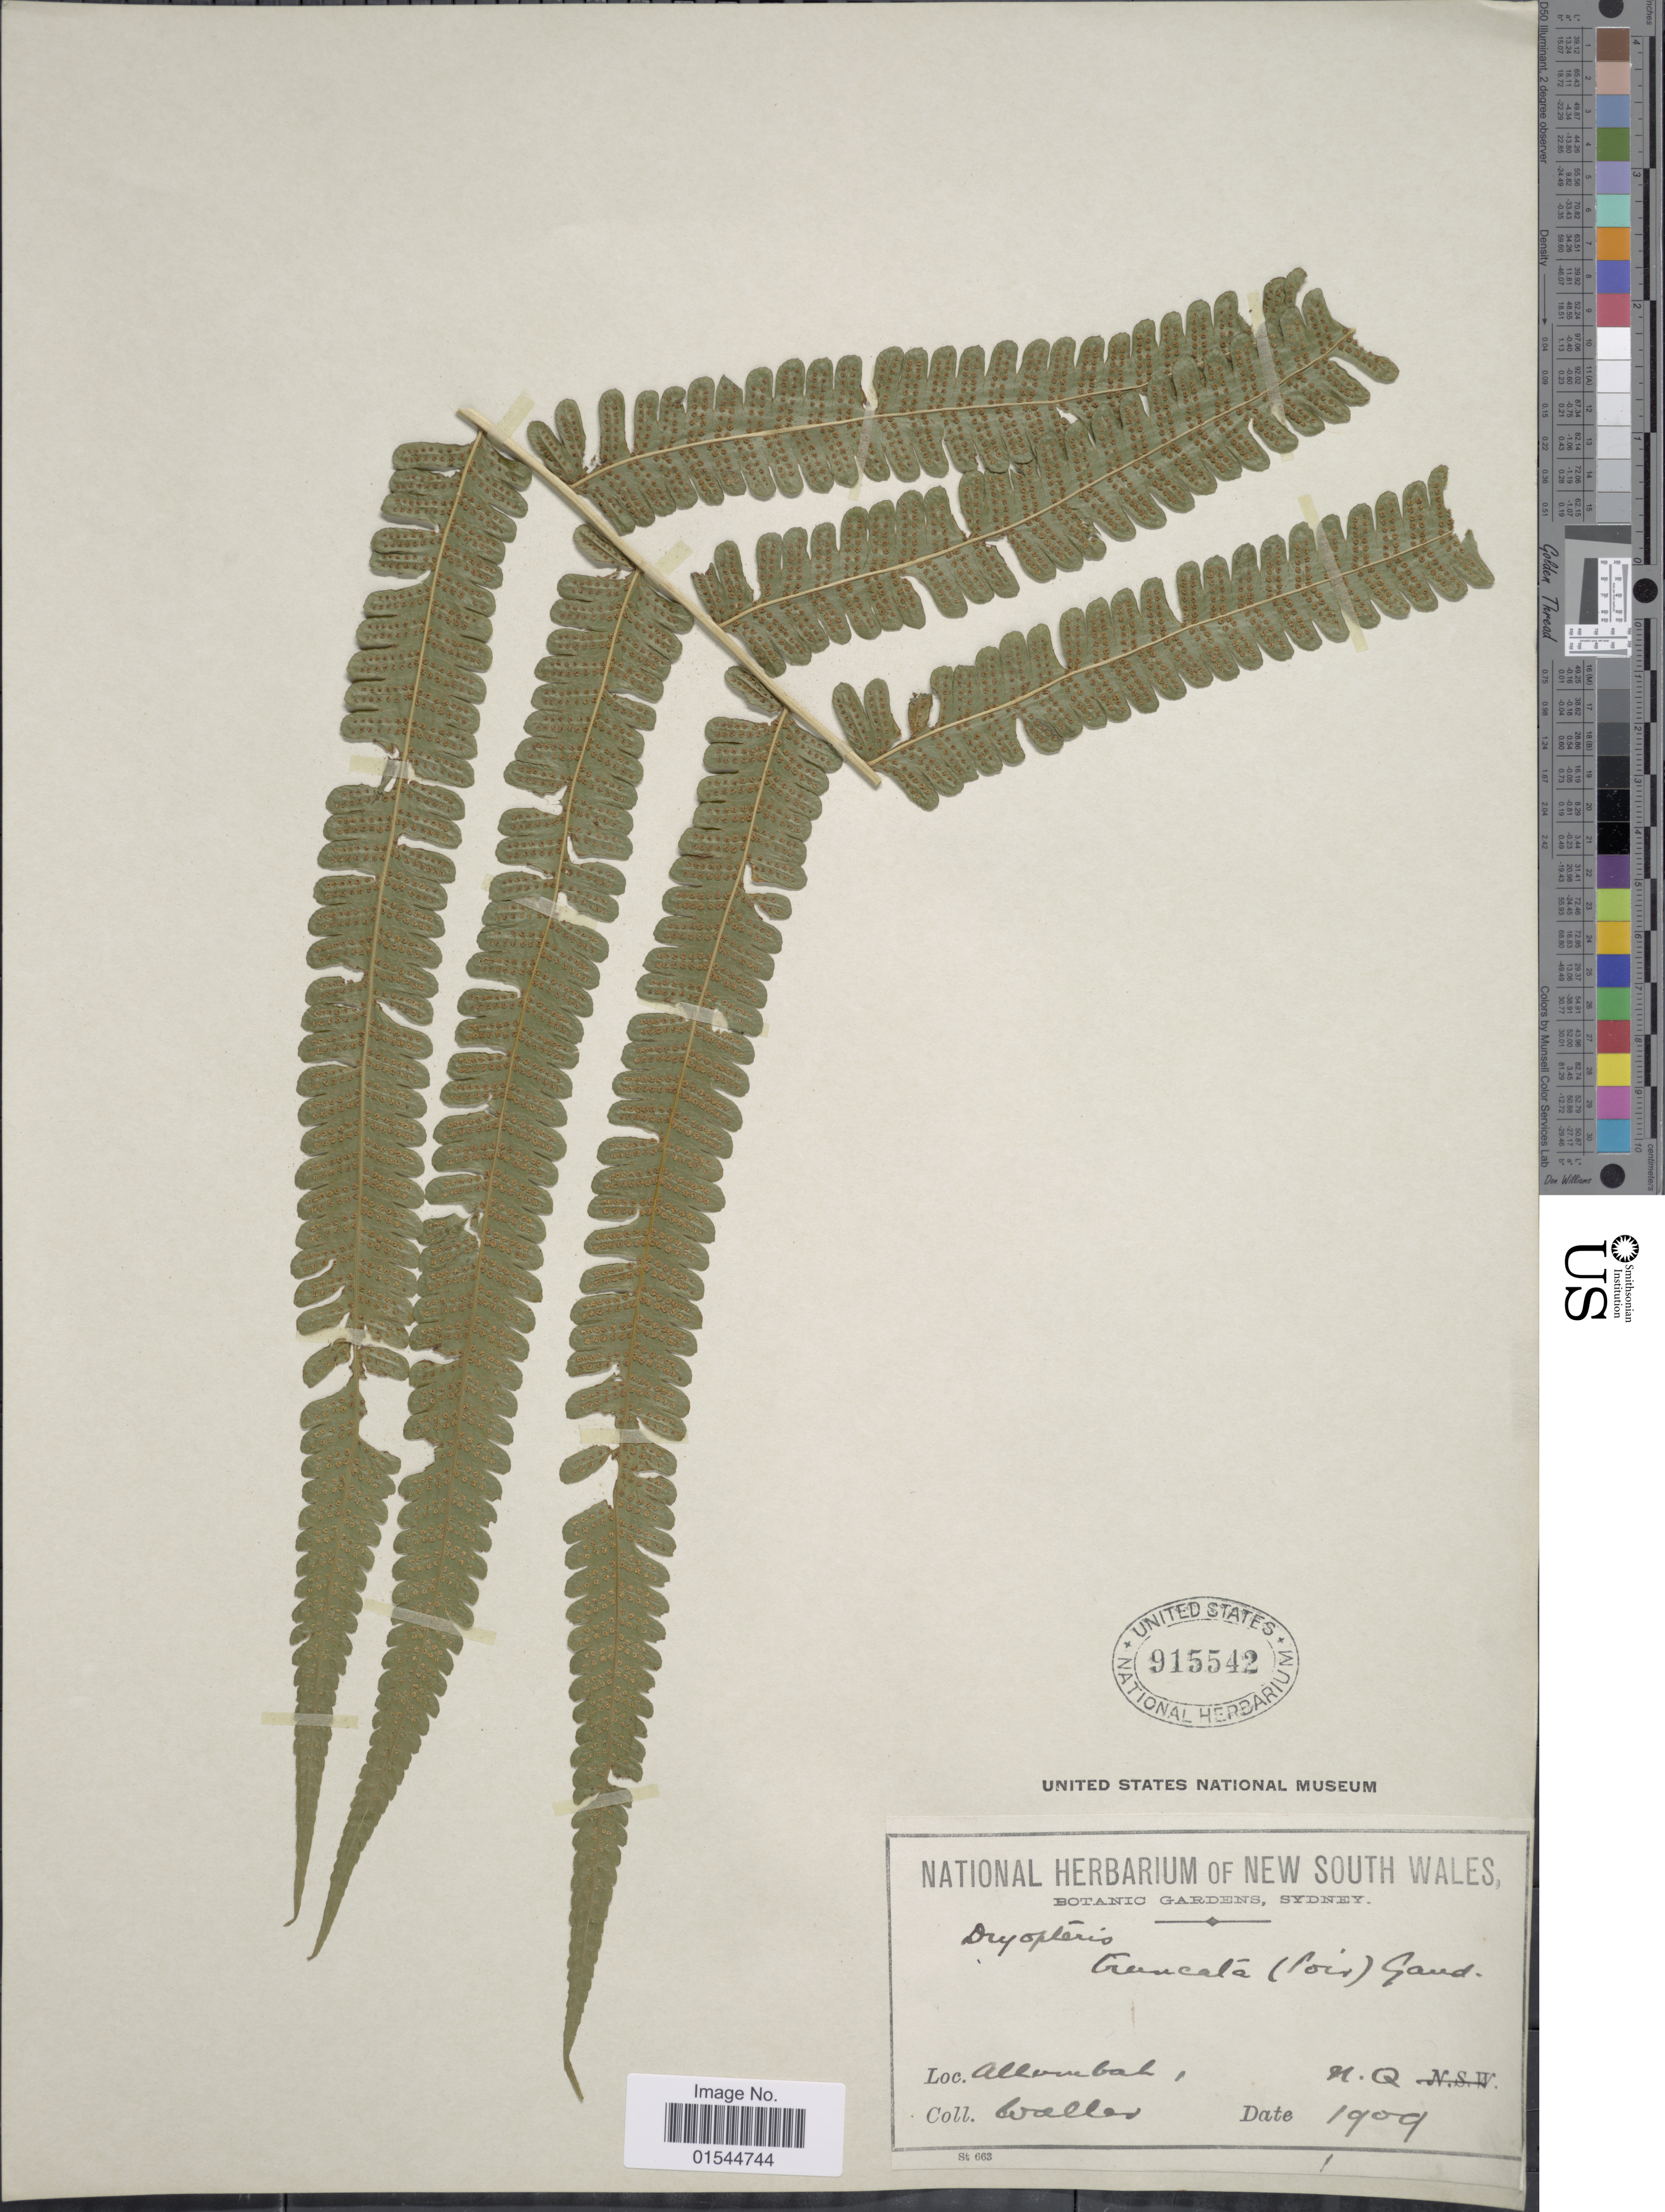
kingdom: Plantae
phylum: Tracheophyta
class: Polypodiopsida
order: Polypodiales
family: Thelypteridaceae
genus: Pneumatopteris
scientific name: Pneumatopteris truncata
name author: (Poir.) Holttum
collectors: -. Waller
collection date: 1909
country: Australia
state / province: Queensland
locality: Allumbah, N. Q.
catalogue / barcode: US 915542